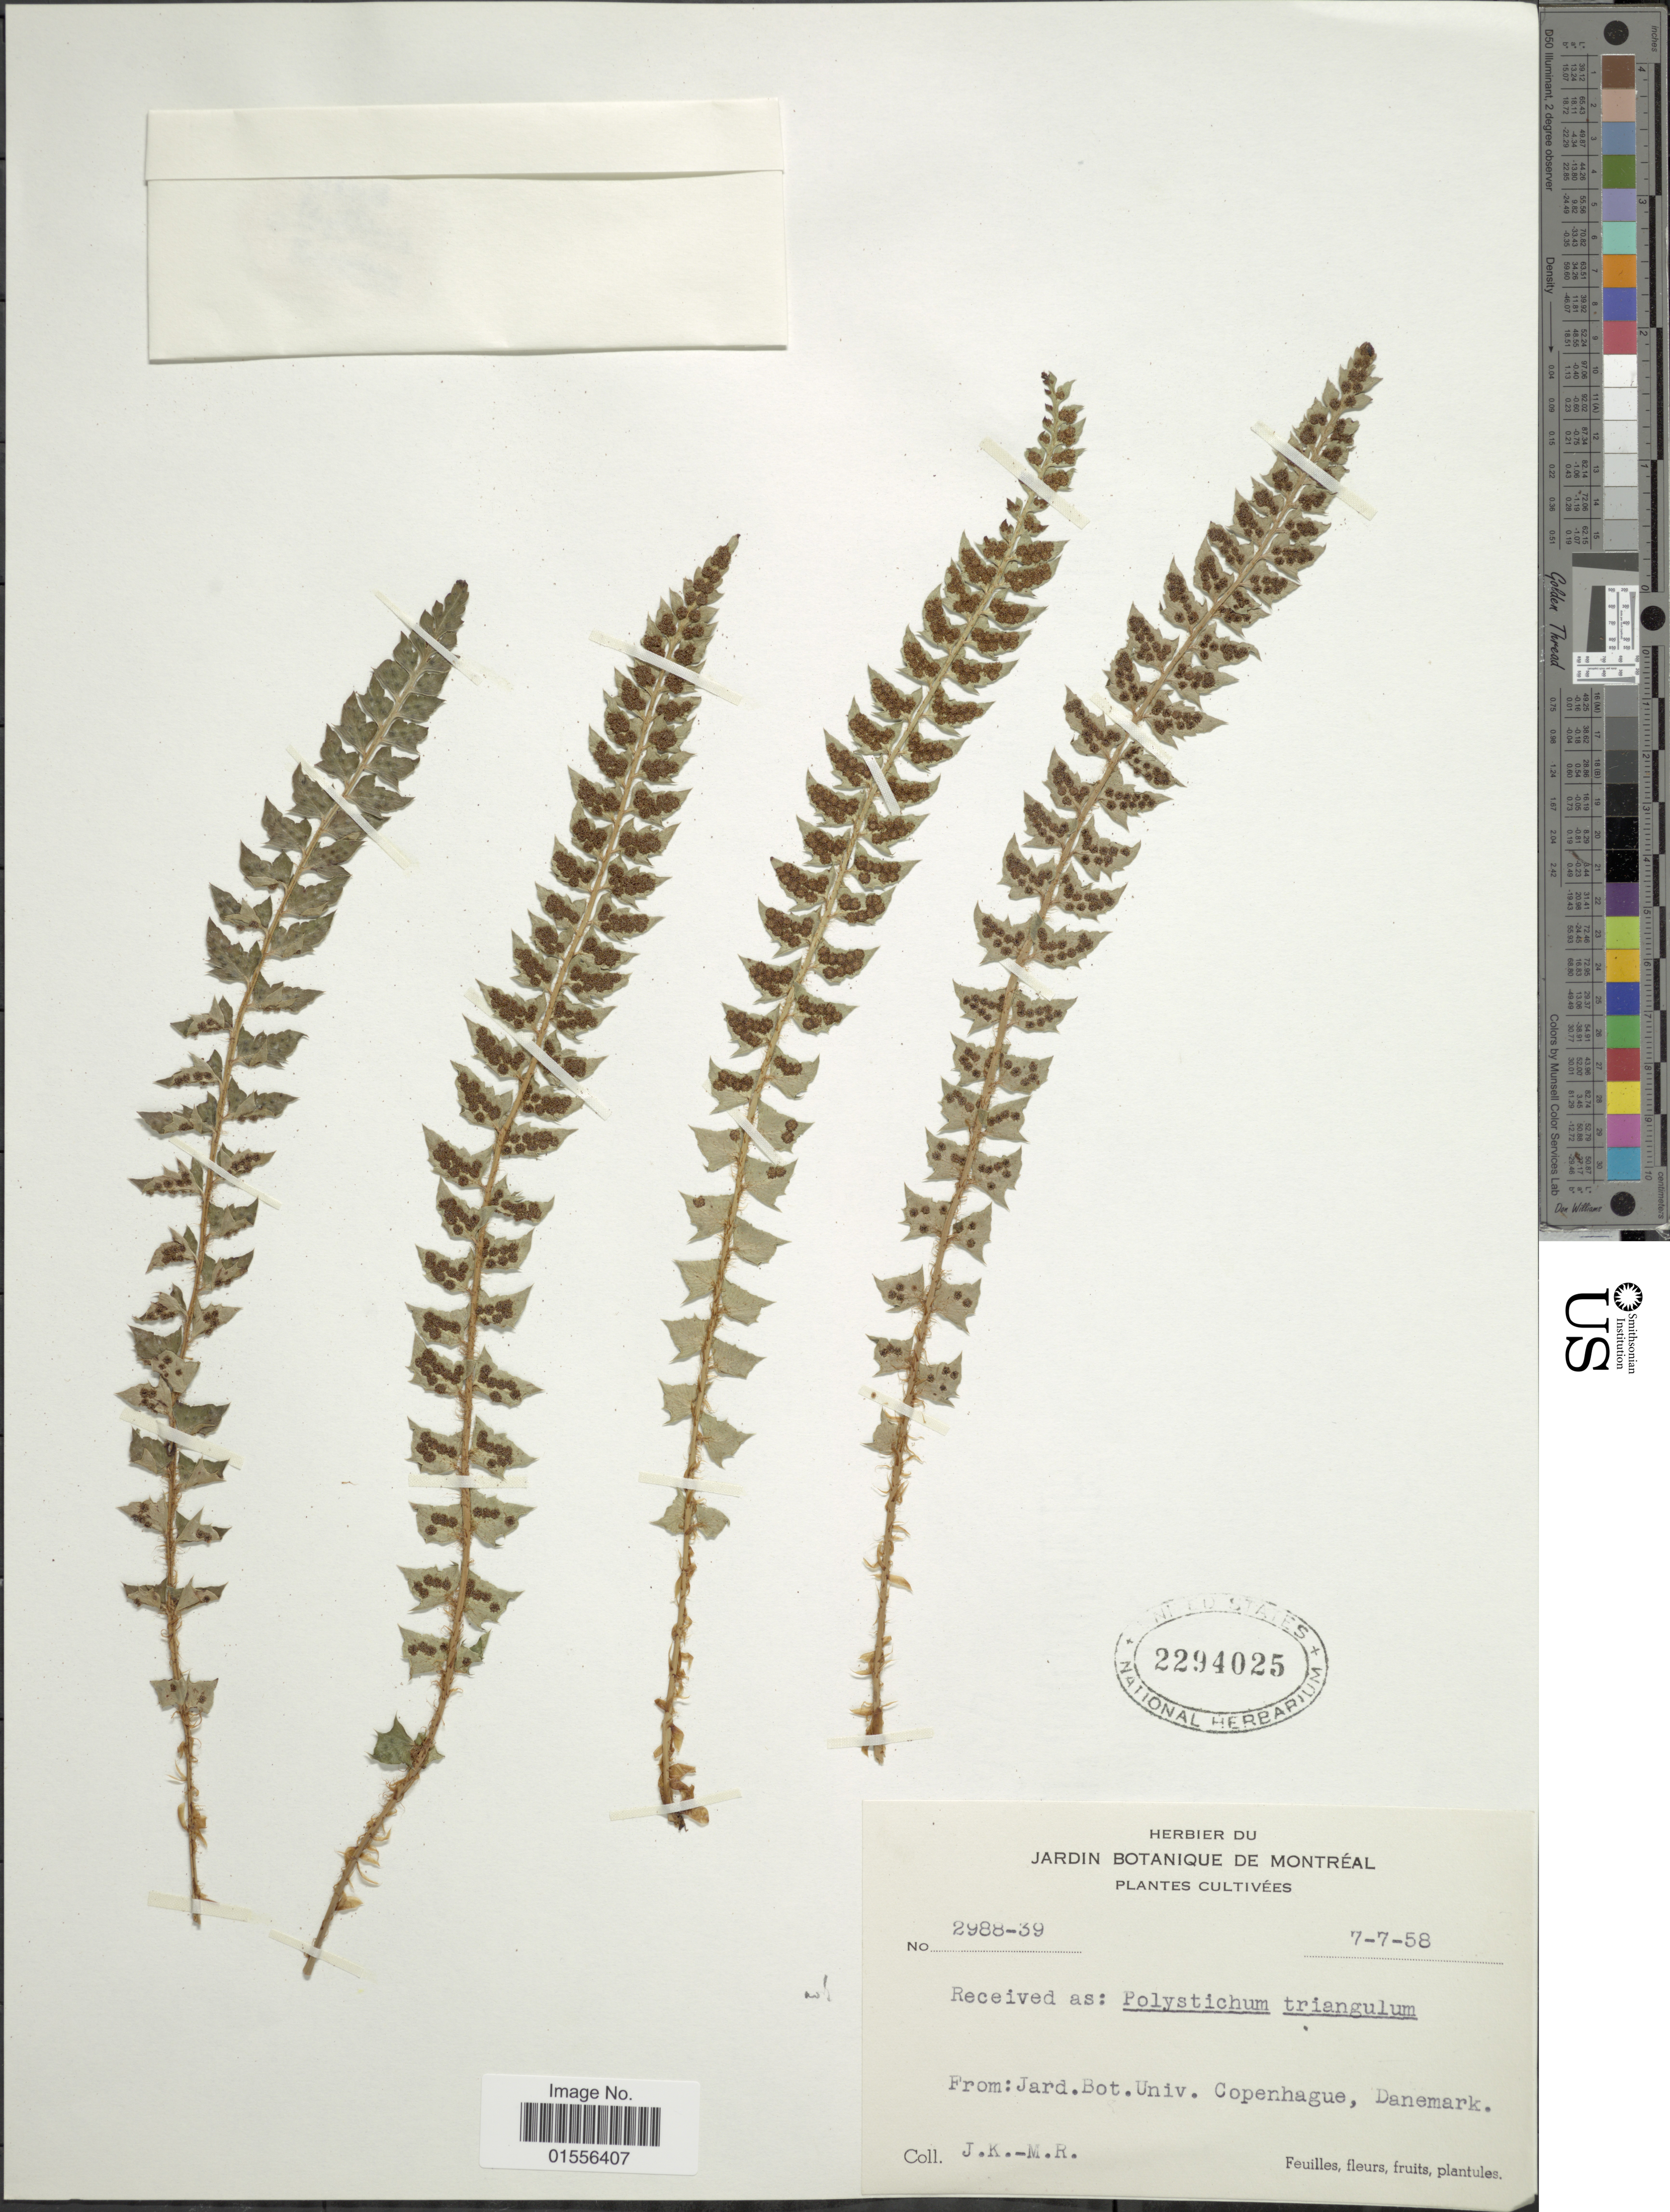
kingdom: Plantae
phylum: Tracheophyta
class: Polypodiopsida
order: Polypodiales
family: Dryopteridaceae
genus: Polystichum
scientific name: Polystichum triangulum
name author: (L.) Fée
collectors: J. K. & M. R.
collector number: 2988-39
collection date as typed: Transcribed d/m/y: 7/7/58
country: Denmark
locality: From: Jard.Bot. Univ. Copenhage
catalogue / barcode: US 2294025